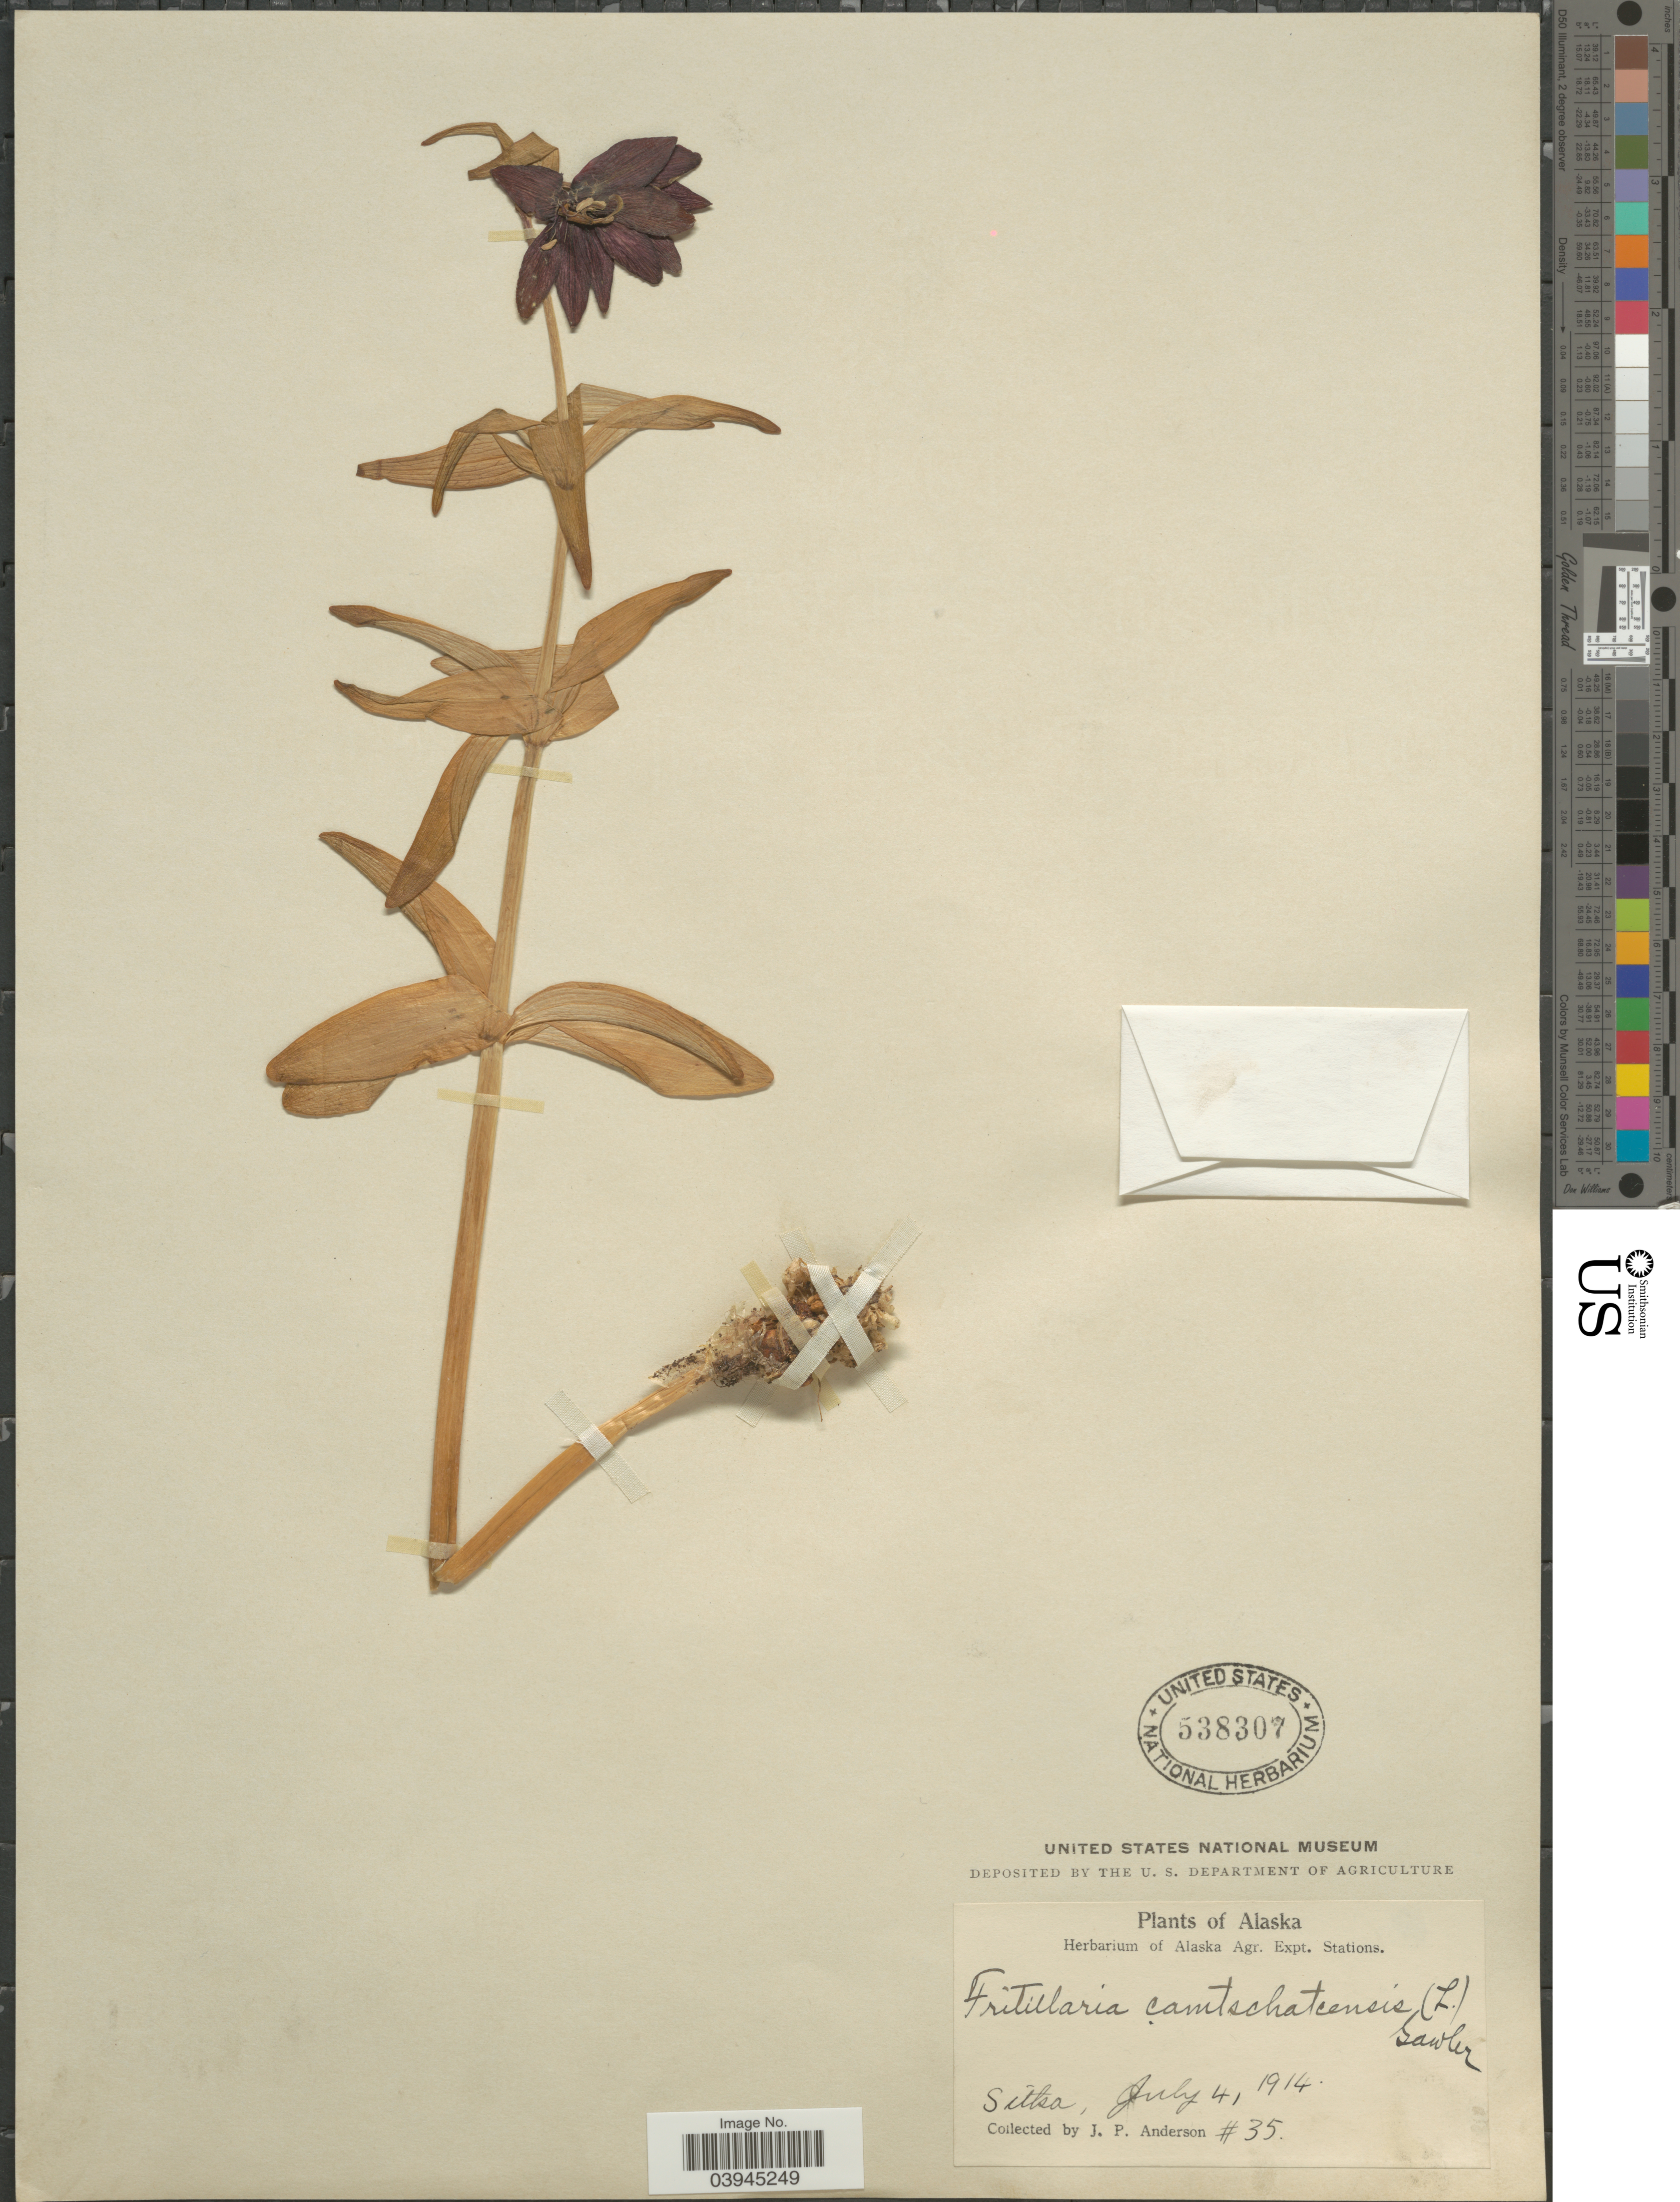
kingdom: Plantae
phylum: Tracheophyta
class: Liliopsida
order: Liliales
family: Liliaceae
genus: Fritillaria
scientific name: Fritillaria camschatcensis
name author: (L.) Ker Gawl.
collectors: J. P. Anderson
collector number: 35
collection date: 1914-07-04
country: United States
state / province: Alaska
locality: Sitka.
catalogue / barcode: US 538307